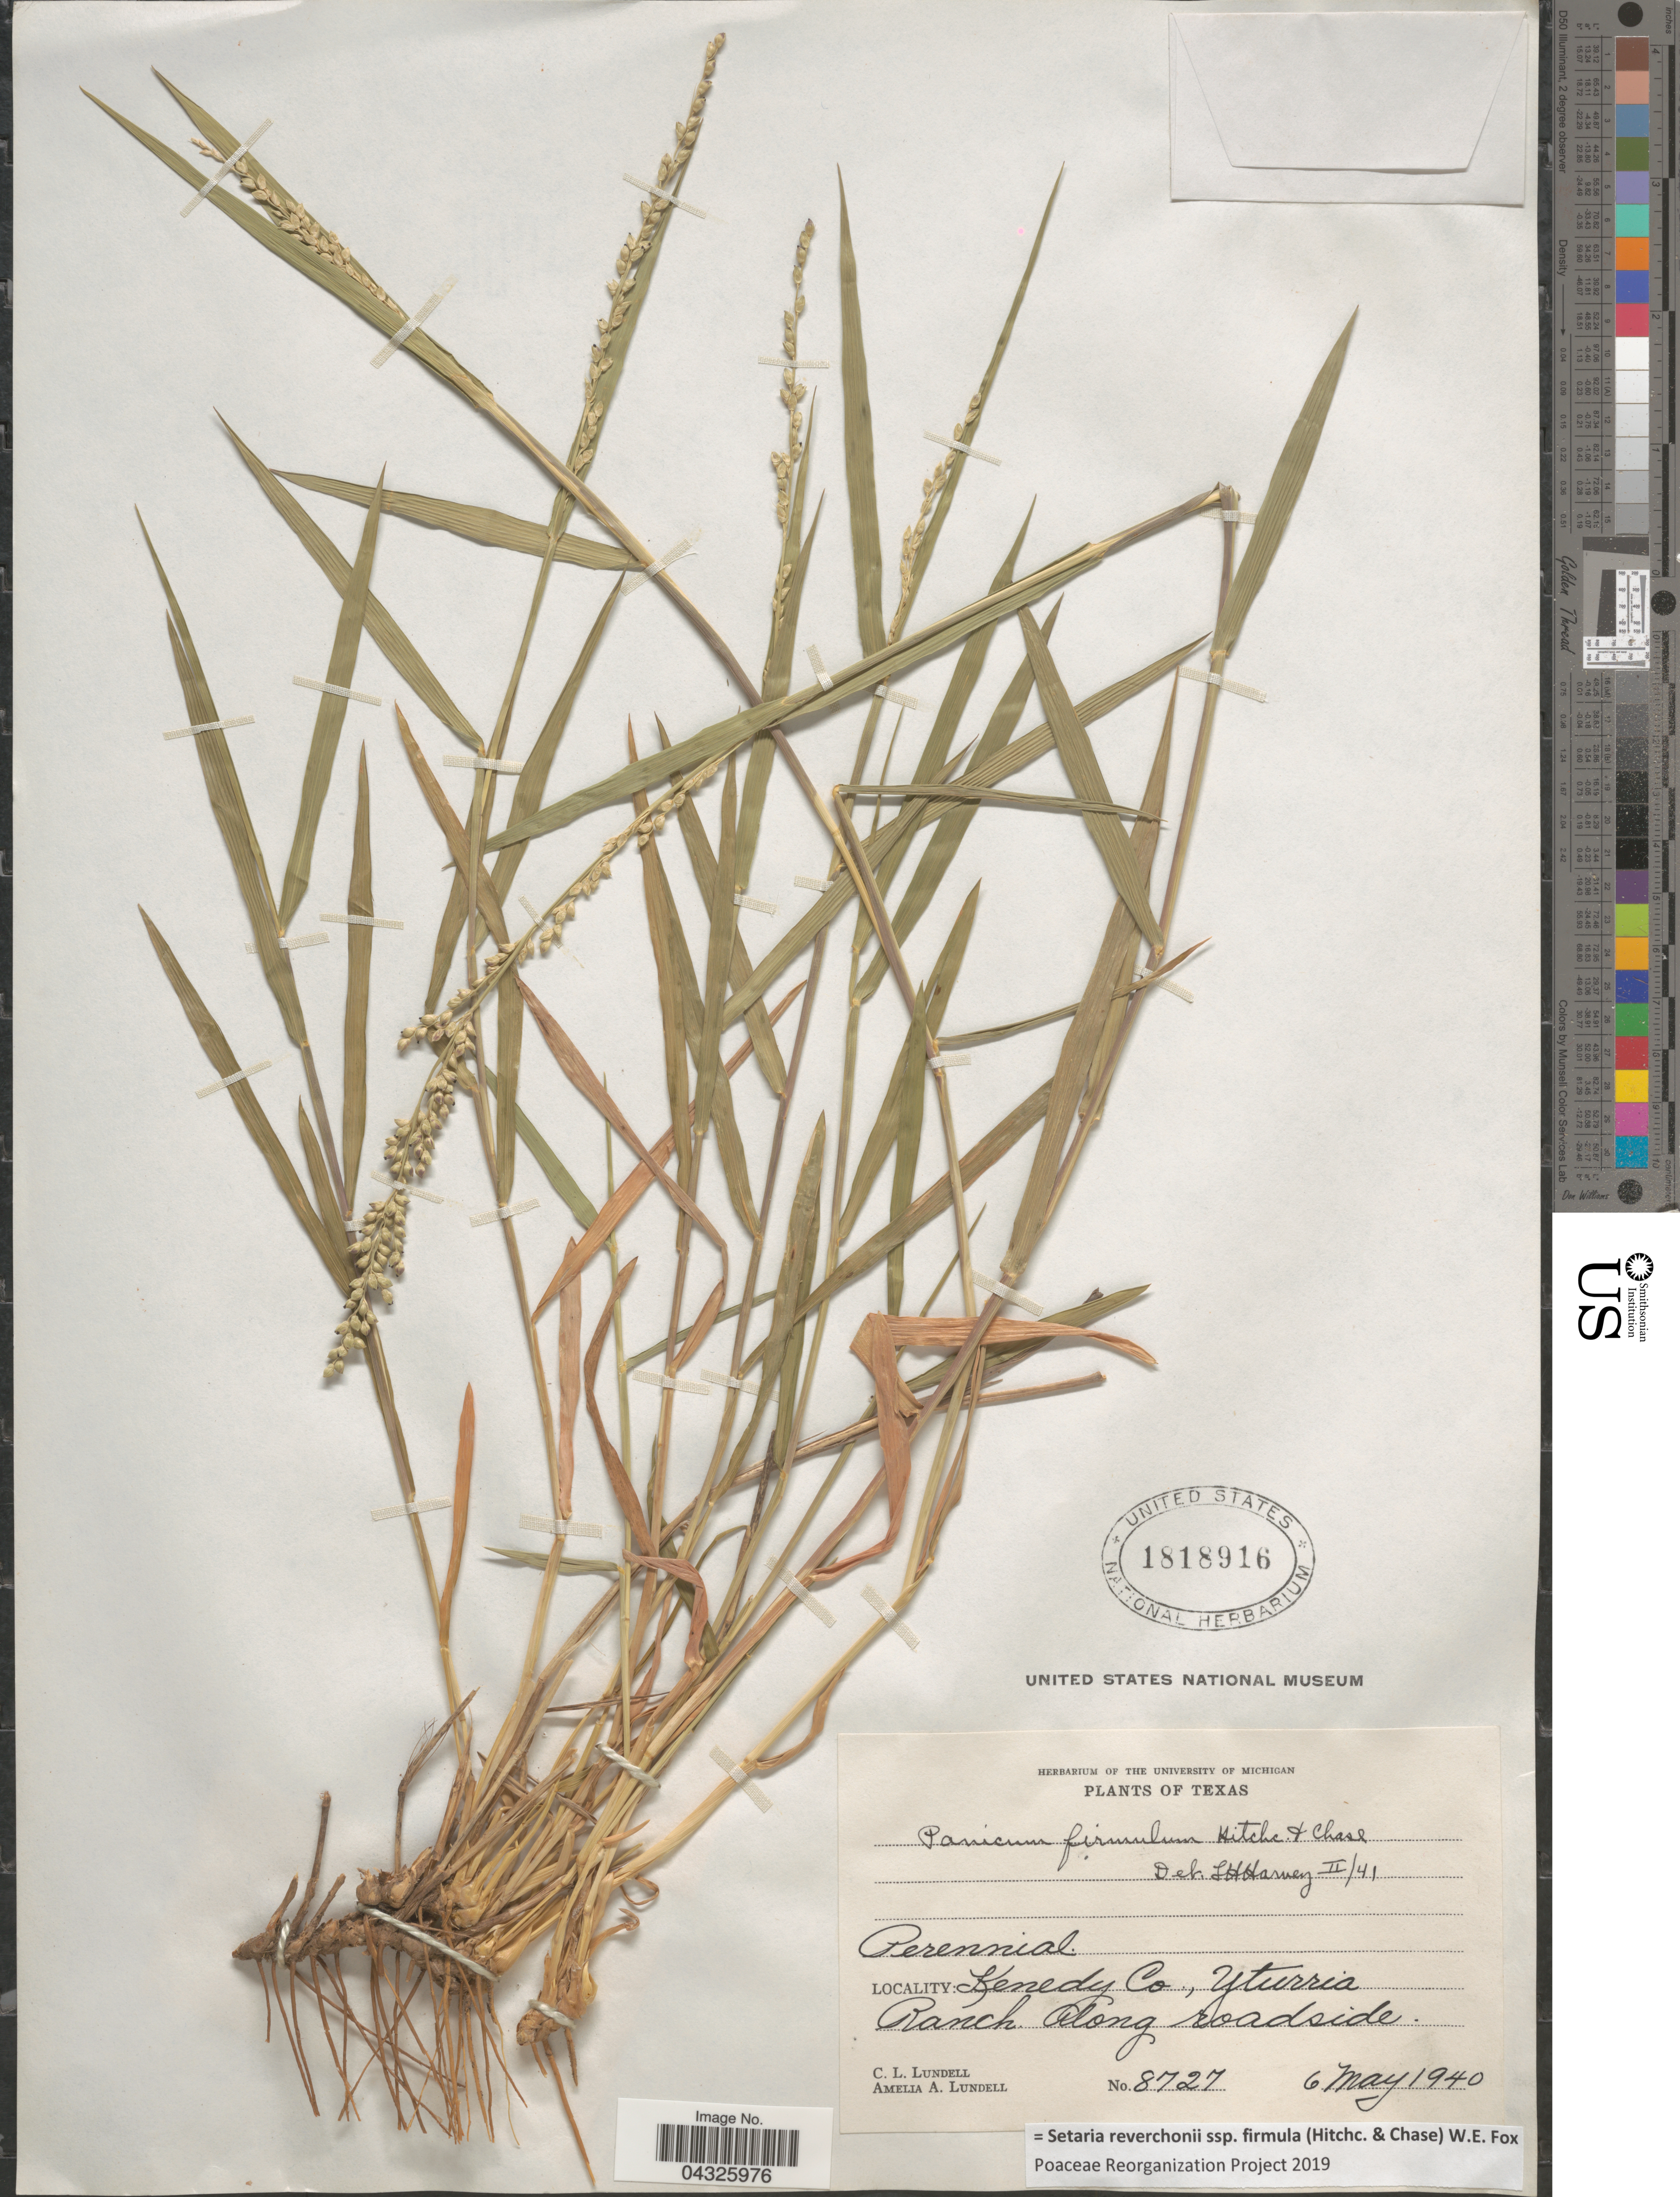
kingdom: Plantae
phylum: Tracheophyta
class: Liliopsida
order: Poales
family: Poaceae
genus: Setaria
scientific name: Setaria reverchonii subsp. firmula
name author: (Hitchc. & Chase) W.E. Fox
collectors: C. L. Lundell & A. A. Lundell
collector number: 8727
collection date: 1940-05-06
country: United States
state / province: Texas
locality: Kenedy Co., Yturria. Ranch. Along roadside.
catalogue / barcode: US 1818916